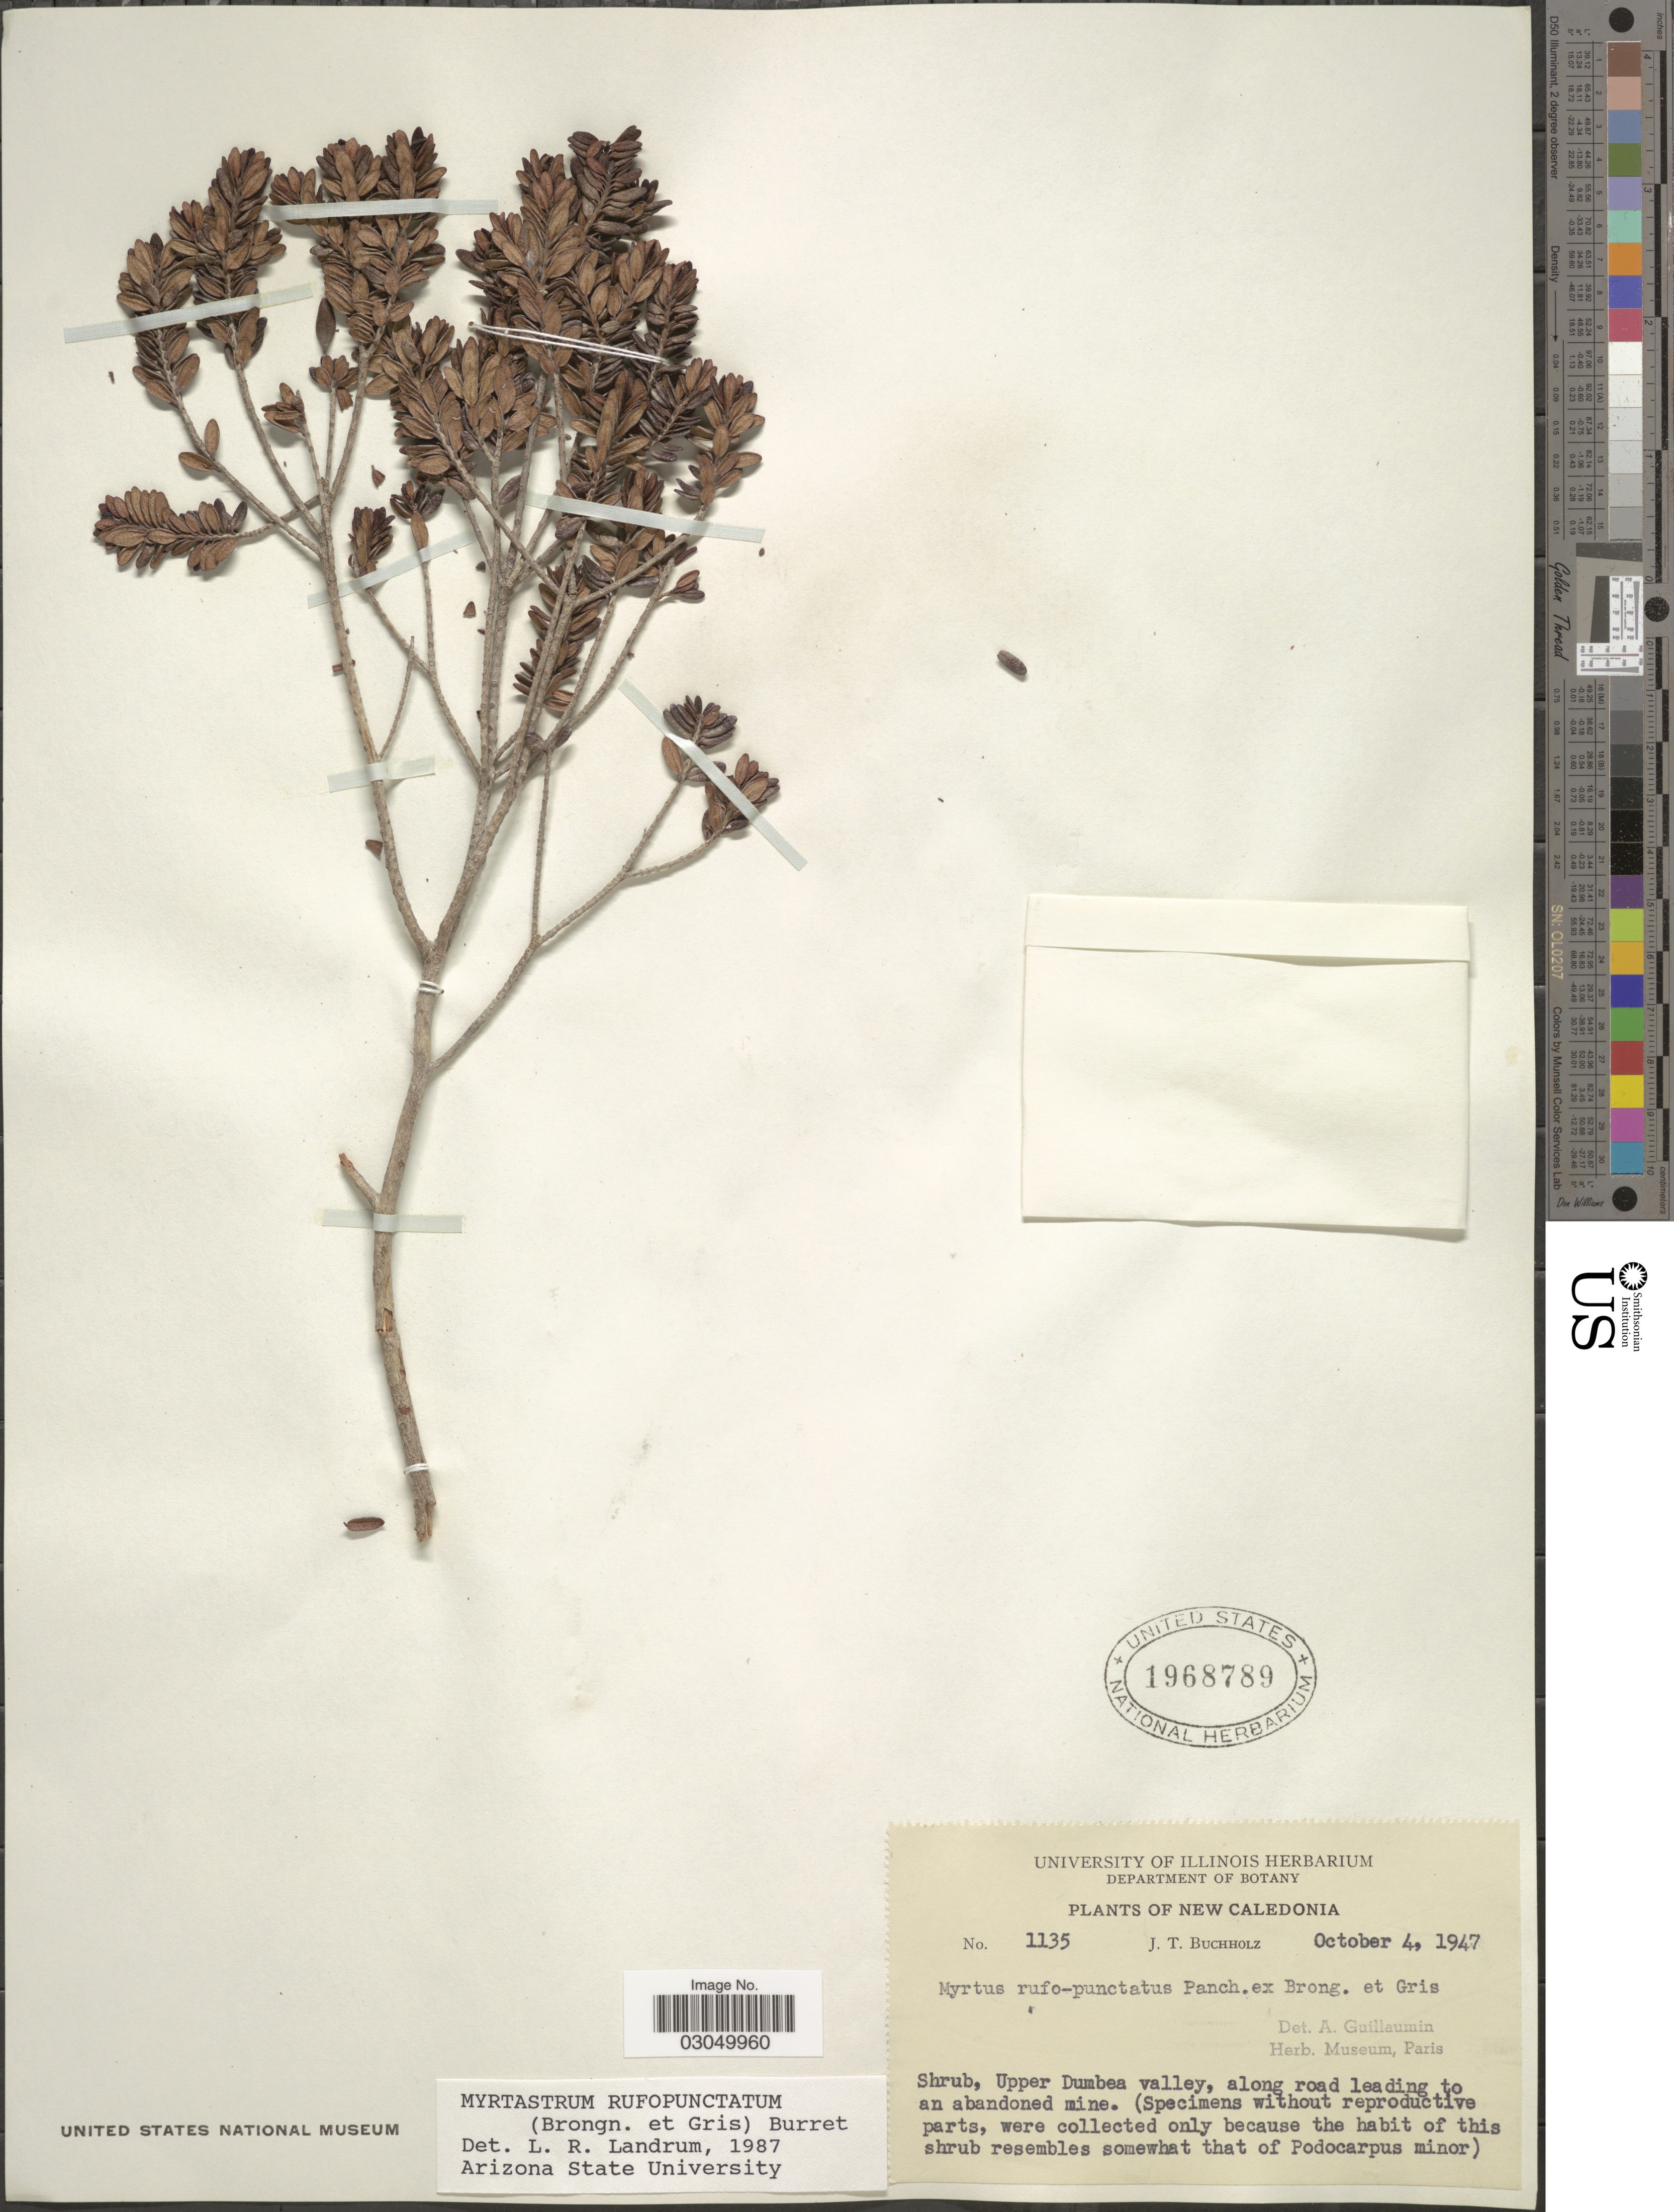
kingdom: Plantae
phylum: Tracheophyta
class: Magnoliopsida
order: Myrtales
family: Myrtaceae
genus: Myrtastrum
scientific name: Myrtastrum rufopunctatum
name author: (Pancher ex Brongn. & Gris) Burret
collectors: J. T. Buchholz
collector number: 1135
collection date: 1947-10-04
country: New Caledonia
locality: Upper Dumbea valley, along road leading to an abandoned mine.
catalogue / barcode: US 1968789